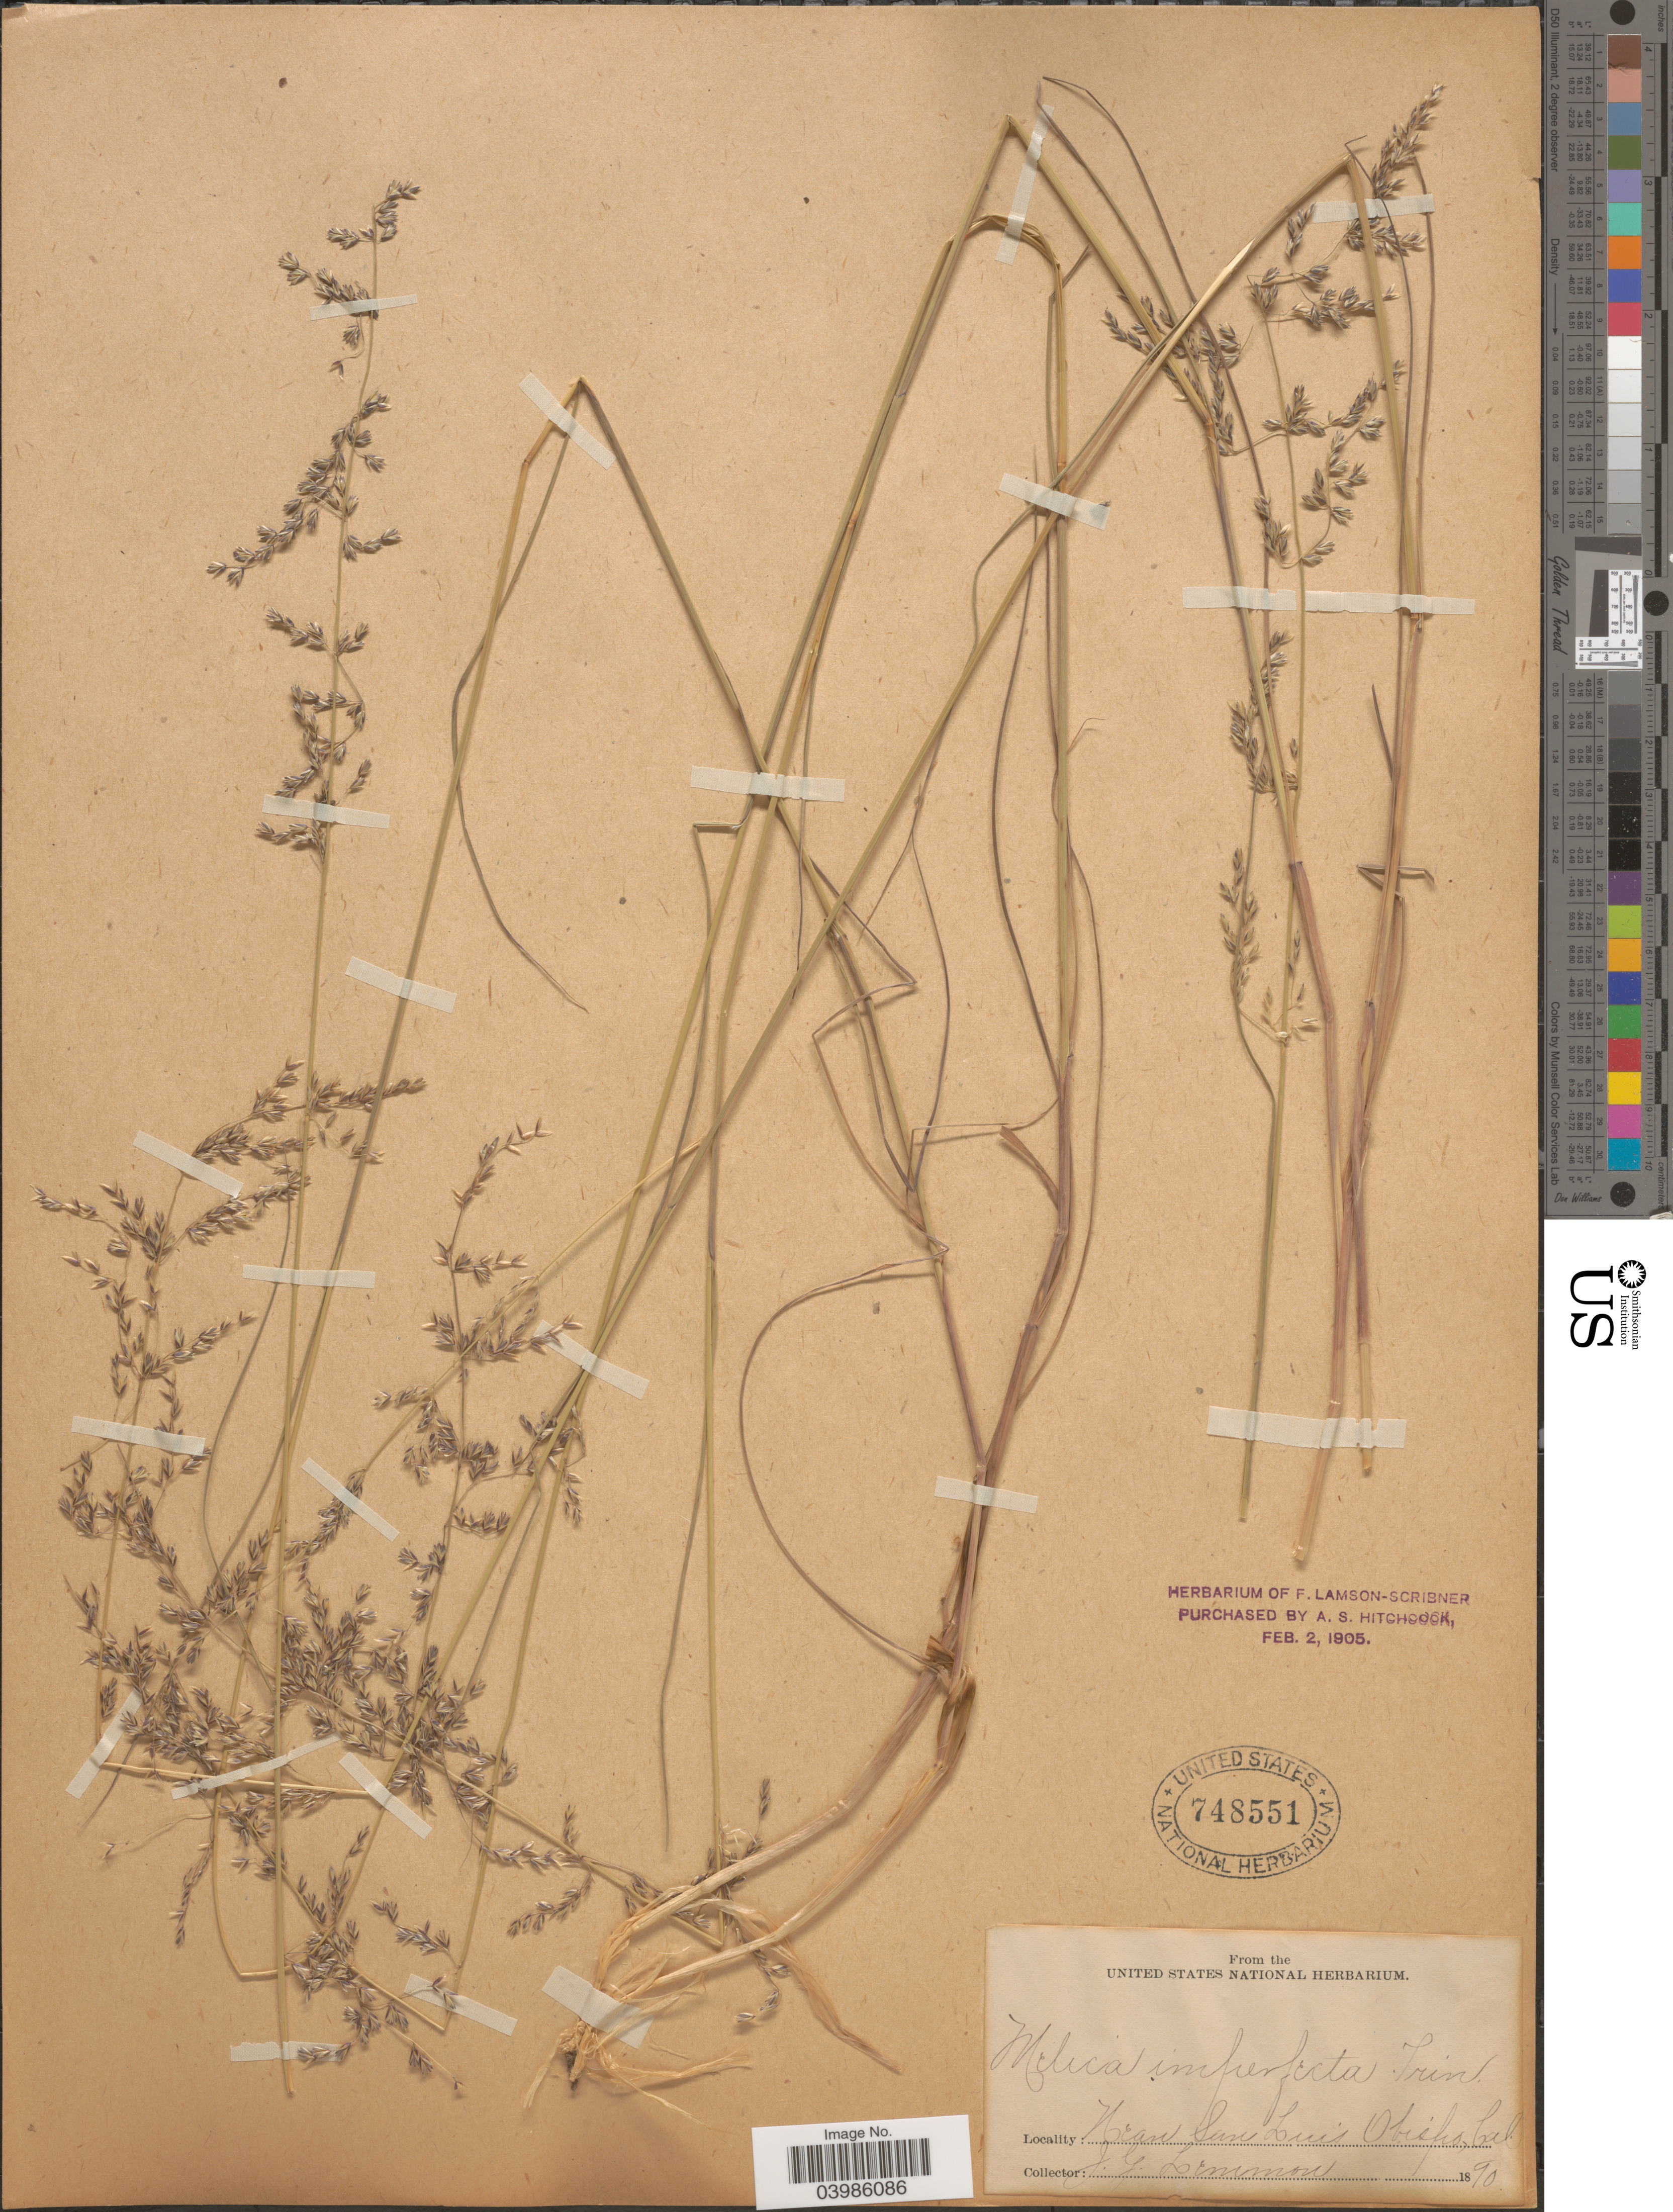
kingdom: Plantae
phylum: Tracheophyta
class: Liliopsida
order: Poales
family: Poaceae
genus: Melica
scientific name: Melica imperfecta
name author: Trin.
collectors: J. Lemmon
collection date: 1890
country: United States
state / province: California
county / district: San Luis Obispo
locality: Near San Luis Obispo.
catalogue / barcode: US 748551